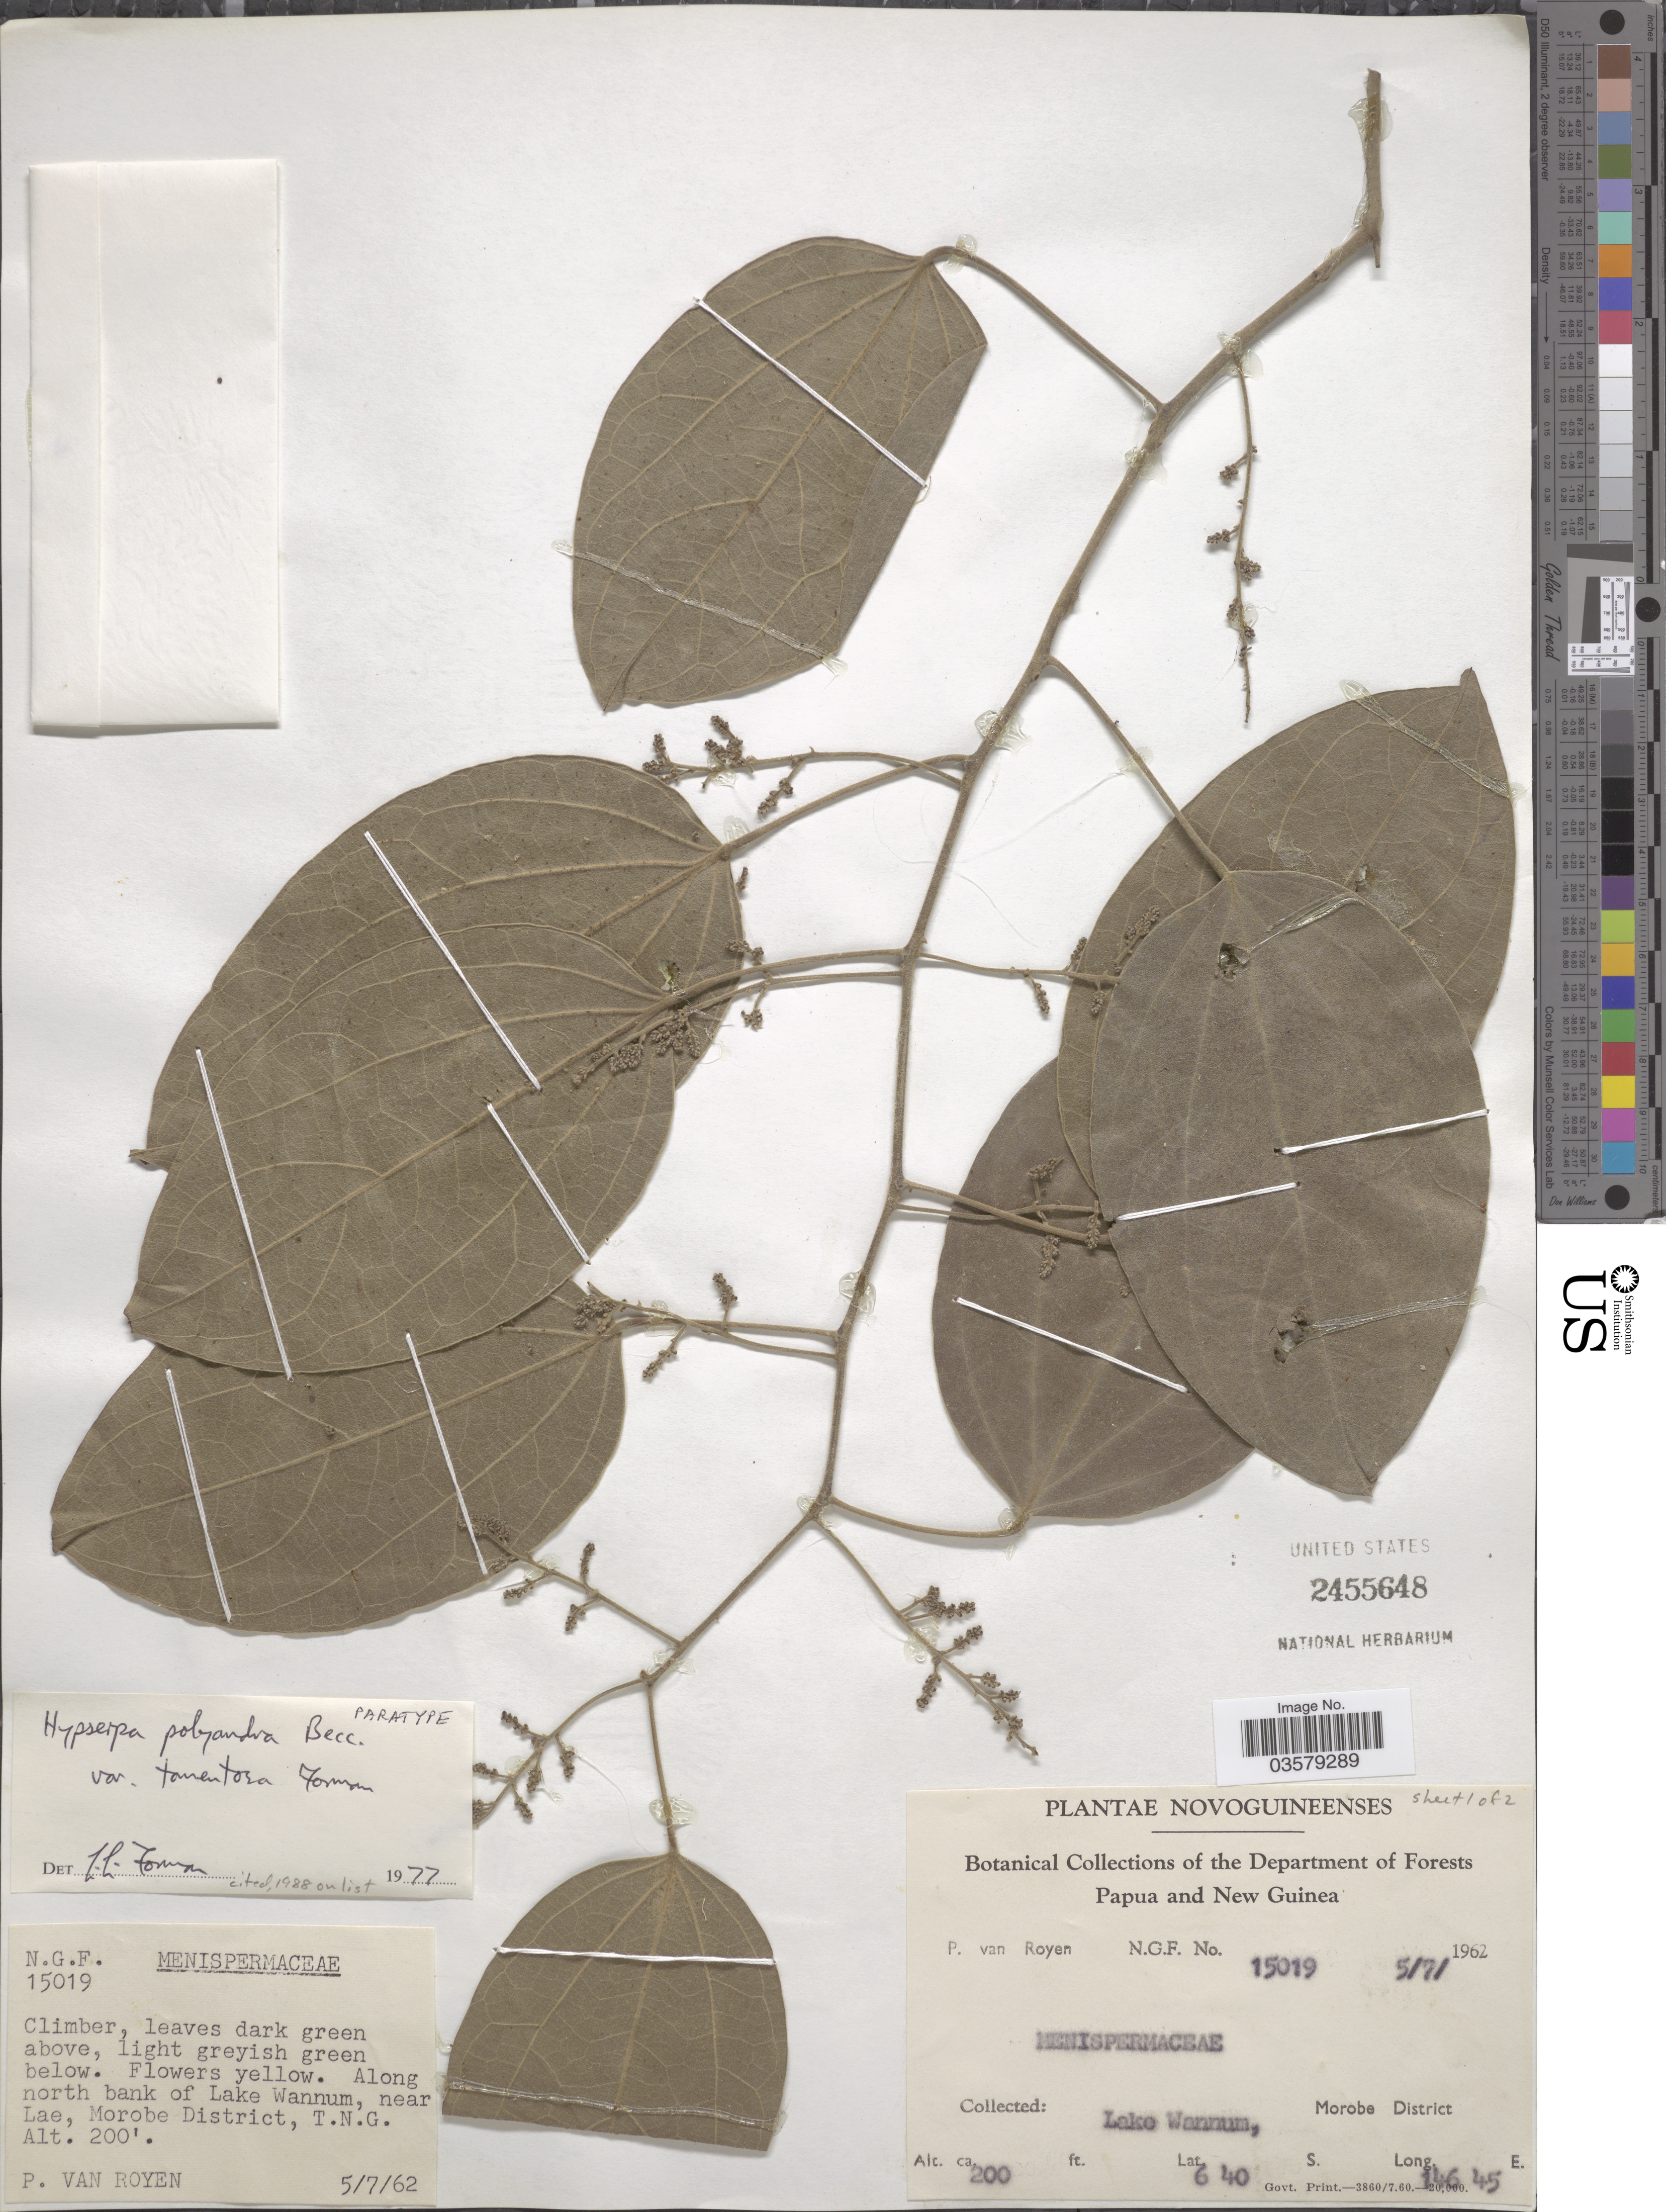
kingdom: Plantae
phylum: Tracheophyta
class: Magnoliopsida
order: Ranunculales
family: Menispermaceae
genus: Hypserpa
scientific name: Hypserpa polyandra var. tomentosa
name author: Forman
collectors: P. van Royen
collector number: NGF 15019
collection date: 1962-07-05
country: Papua New Guinea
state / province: Morobe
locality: New Guinea. Along north bank of Lake Wannum, near Lae, Morobe District, T.N.G.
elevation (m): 61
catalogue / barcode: US 2455648